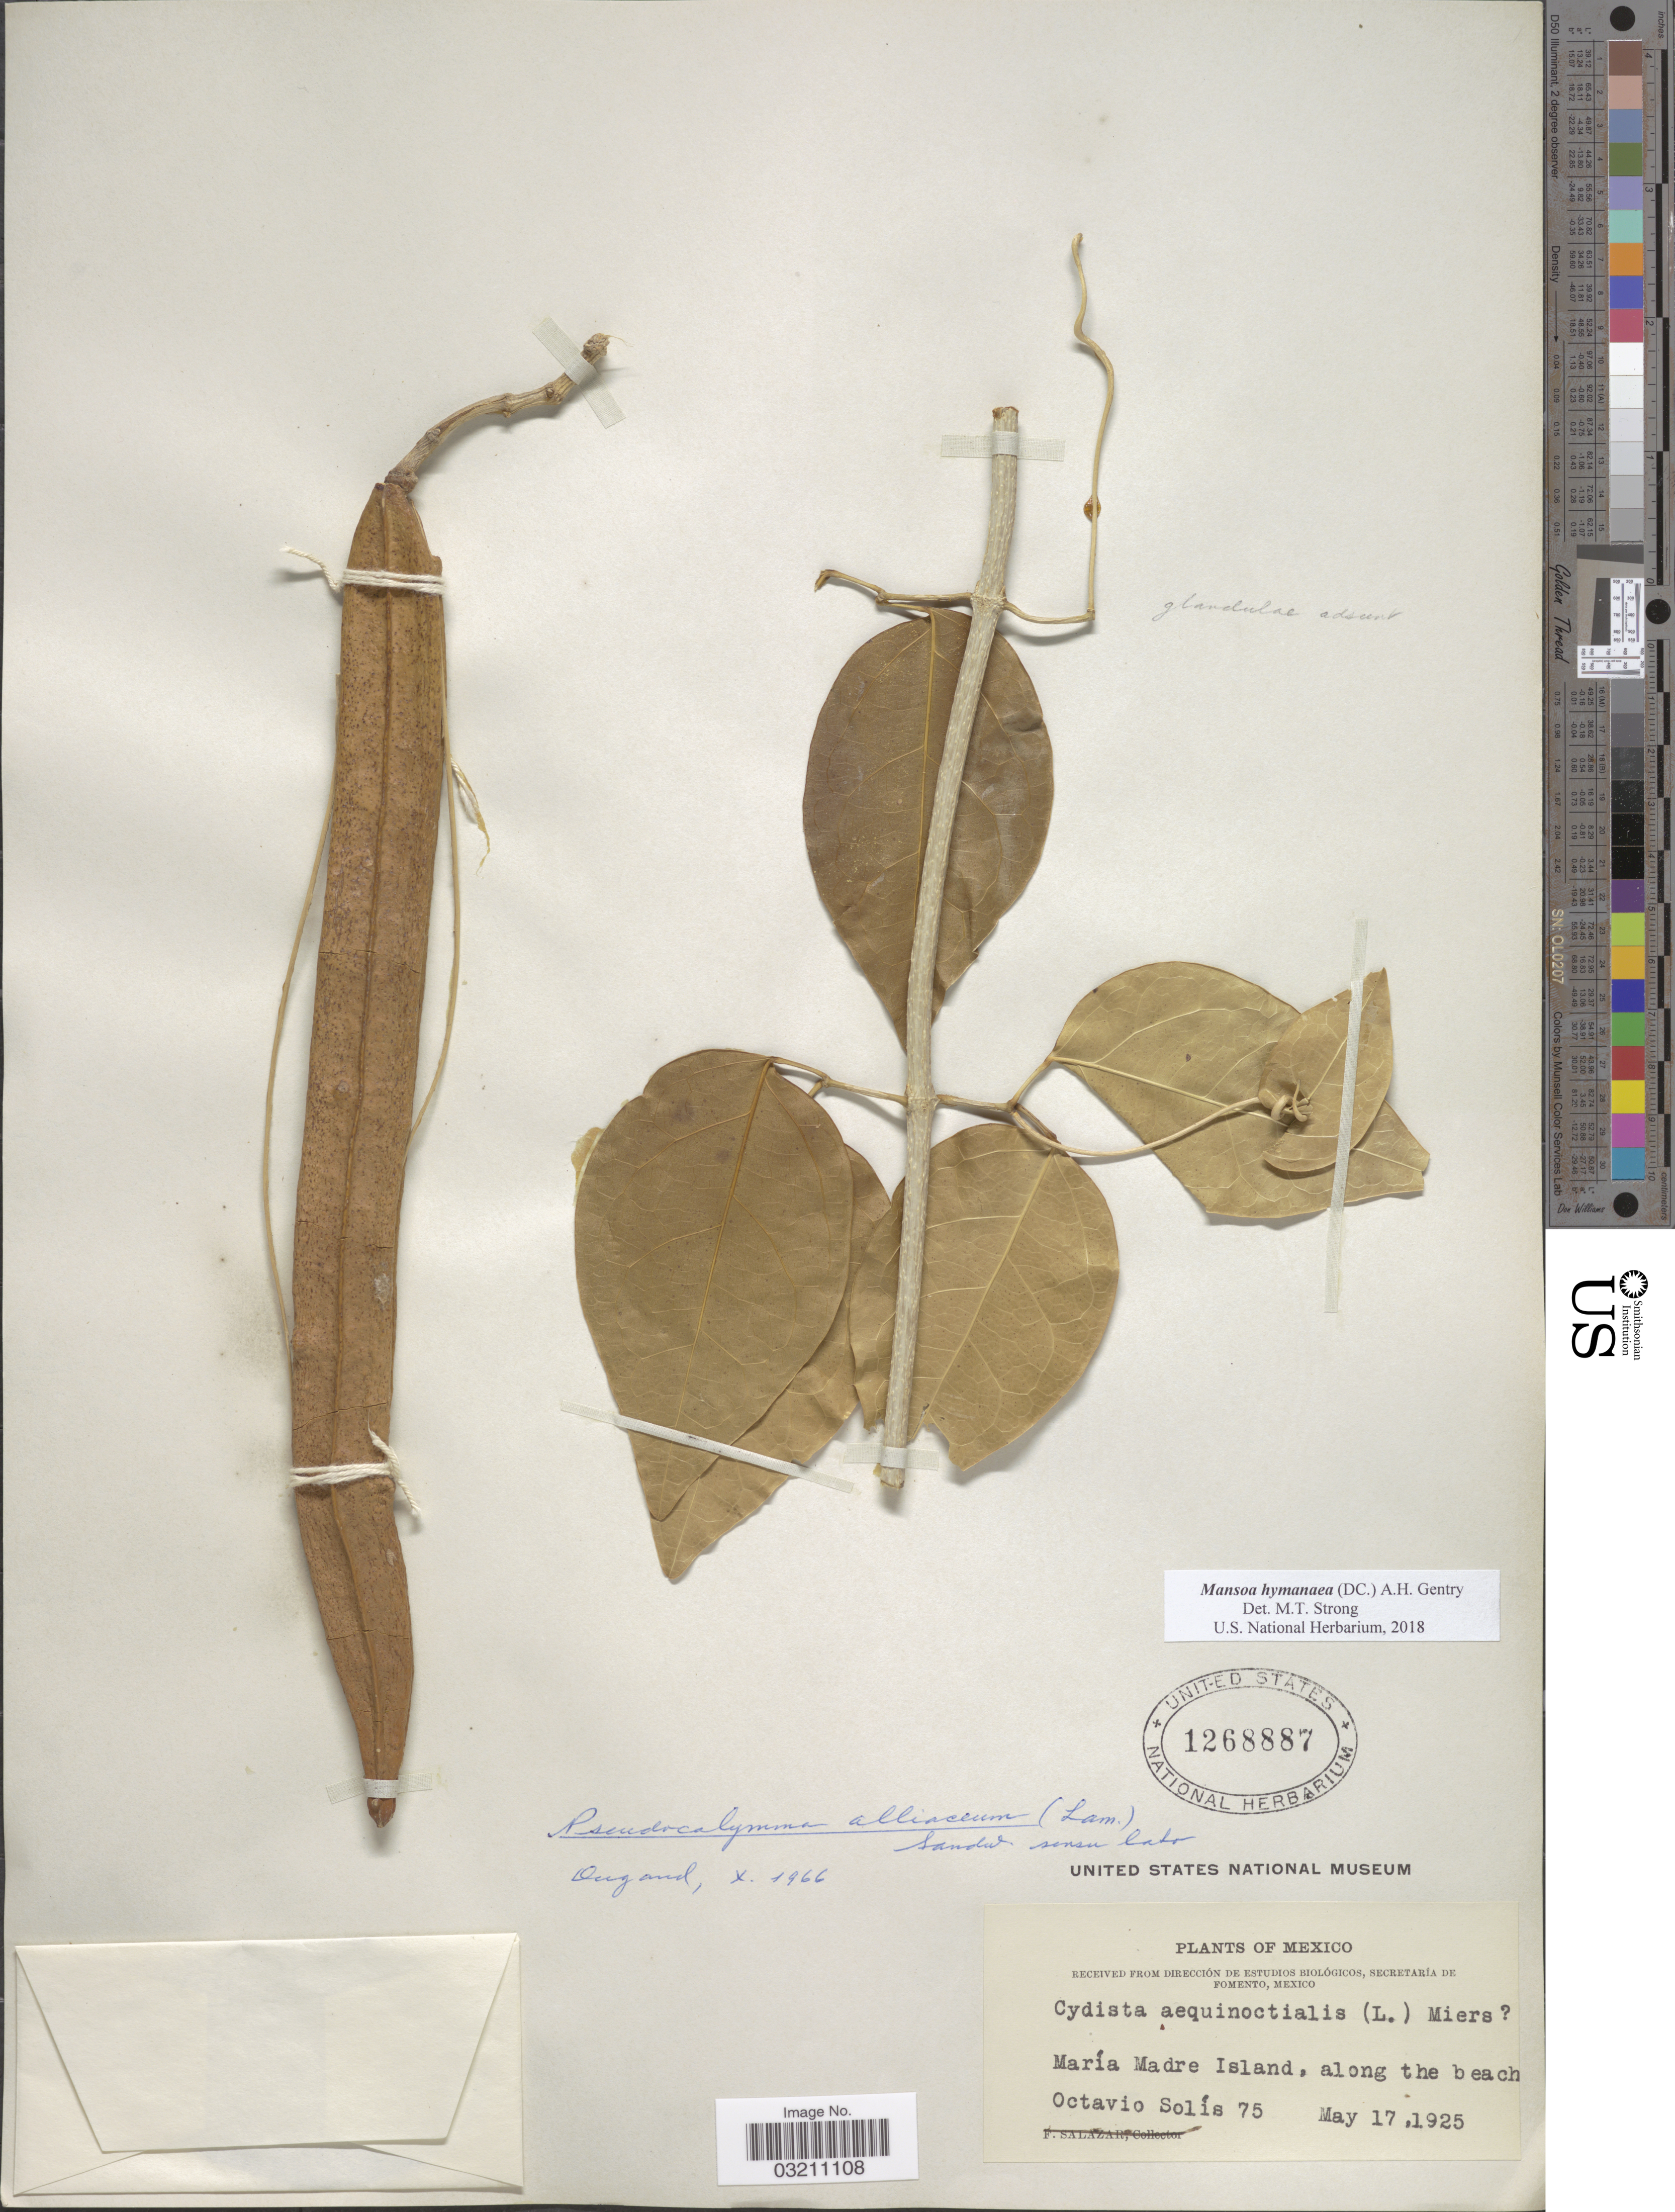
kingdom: Plantae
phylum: Tracheophyta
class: Magnoliopsida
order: Lamiales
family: Bignoniaceae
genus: Mansoa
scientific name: Mansoa hymenaea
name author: (DC.) A.H. Gentry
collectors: O. Solis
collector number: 75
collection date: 1925-05-17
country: Mexico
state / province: Nayarit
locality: Maria Madre Island, along the beach.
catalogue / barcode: US 1268887